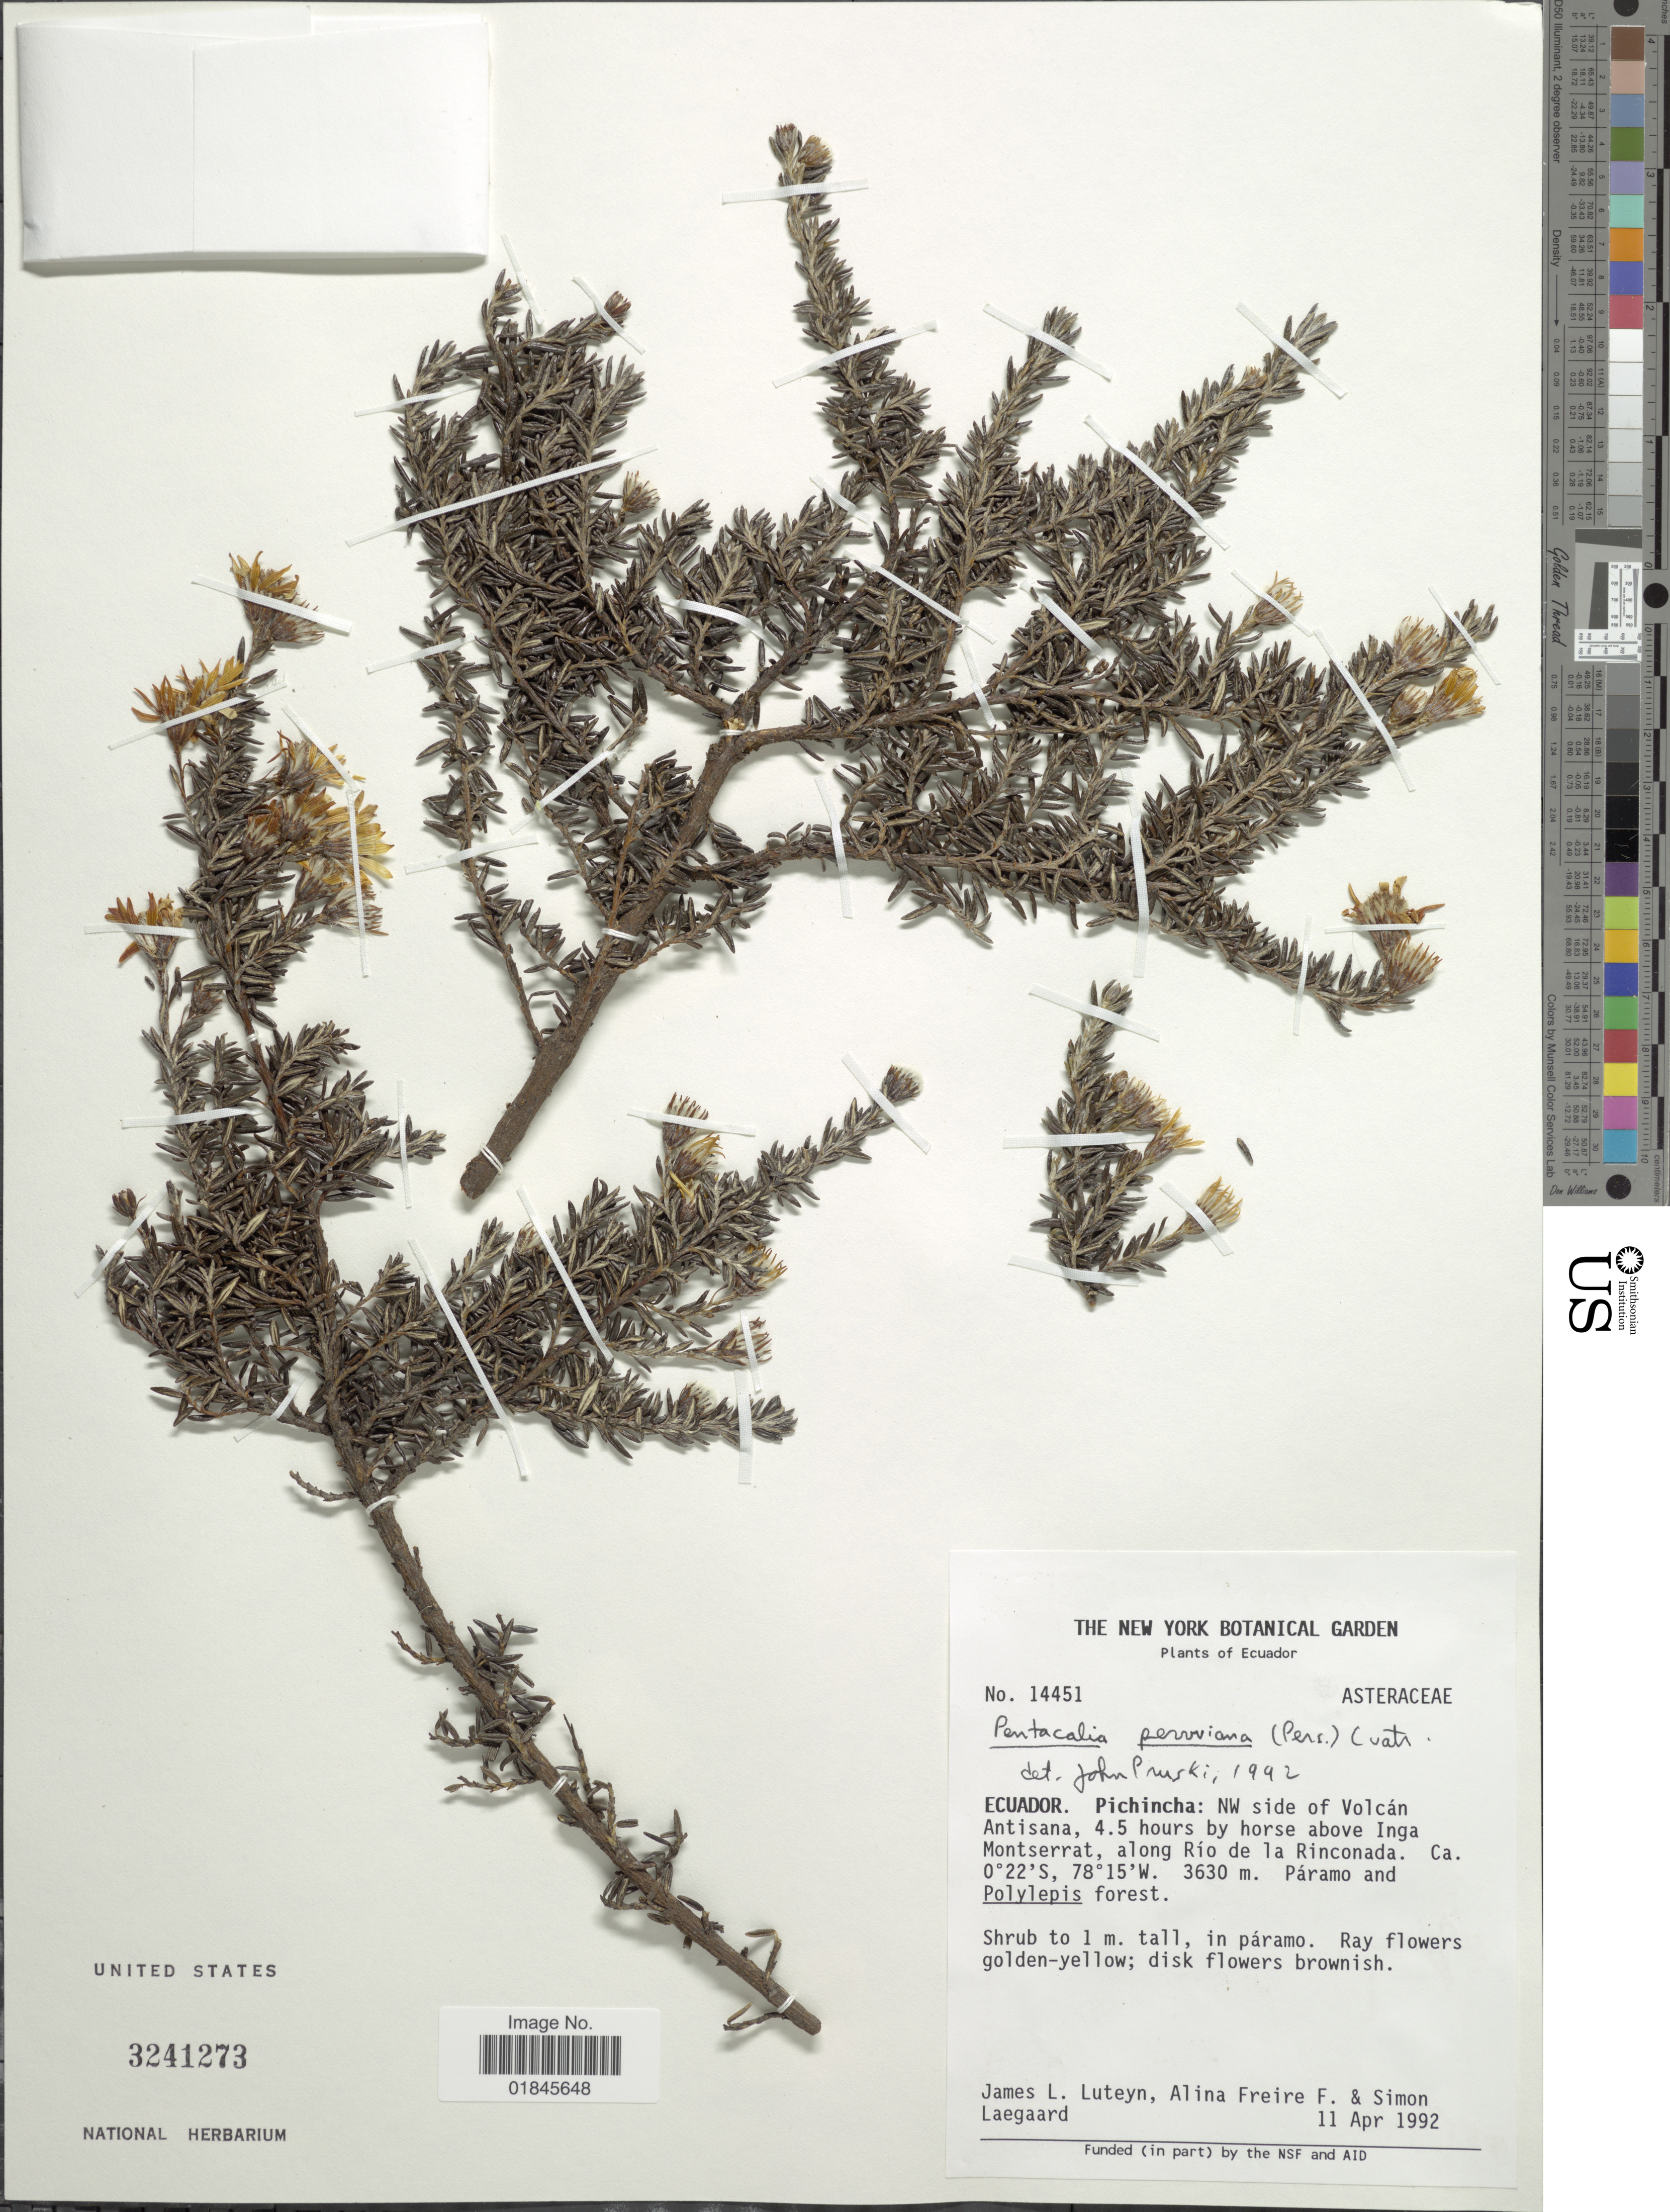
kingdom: Plantae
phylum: Tracheophyta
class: Magnoliopsida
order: Asterales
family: Asteraceae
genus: Pentacalia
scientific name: Pentacalia peruviana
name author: (Pers.) Cuatrec.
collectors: J. L. Luteyn, A. Freire & S. Lægaard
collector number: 14451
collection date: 1992-04-11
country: Ecuador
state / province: Pichincha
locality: Ecuador. Pichincha: NW side of Volcán Antisana, 4.5 hours by horse above Inga Montserrat, along Río de la Rinconada.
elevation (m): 3630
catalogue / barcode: US 3241273